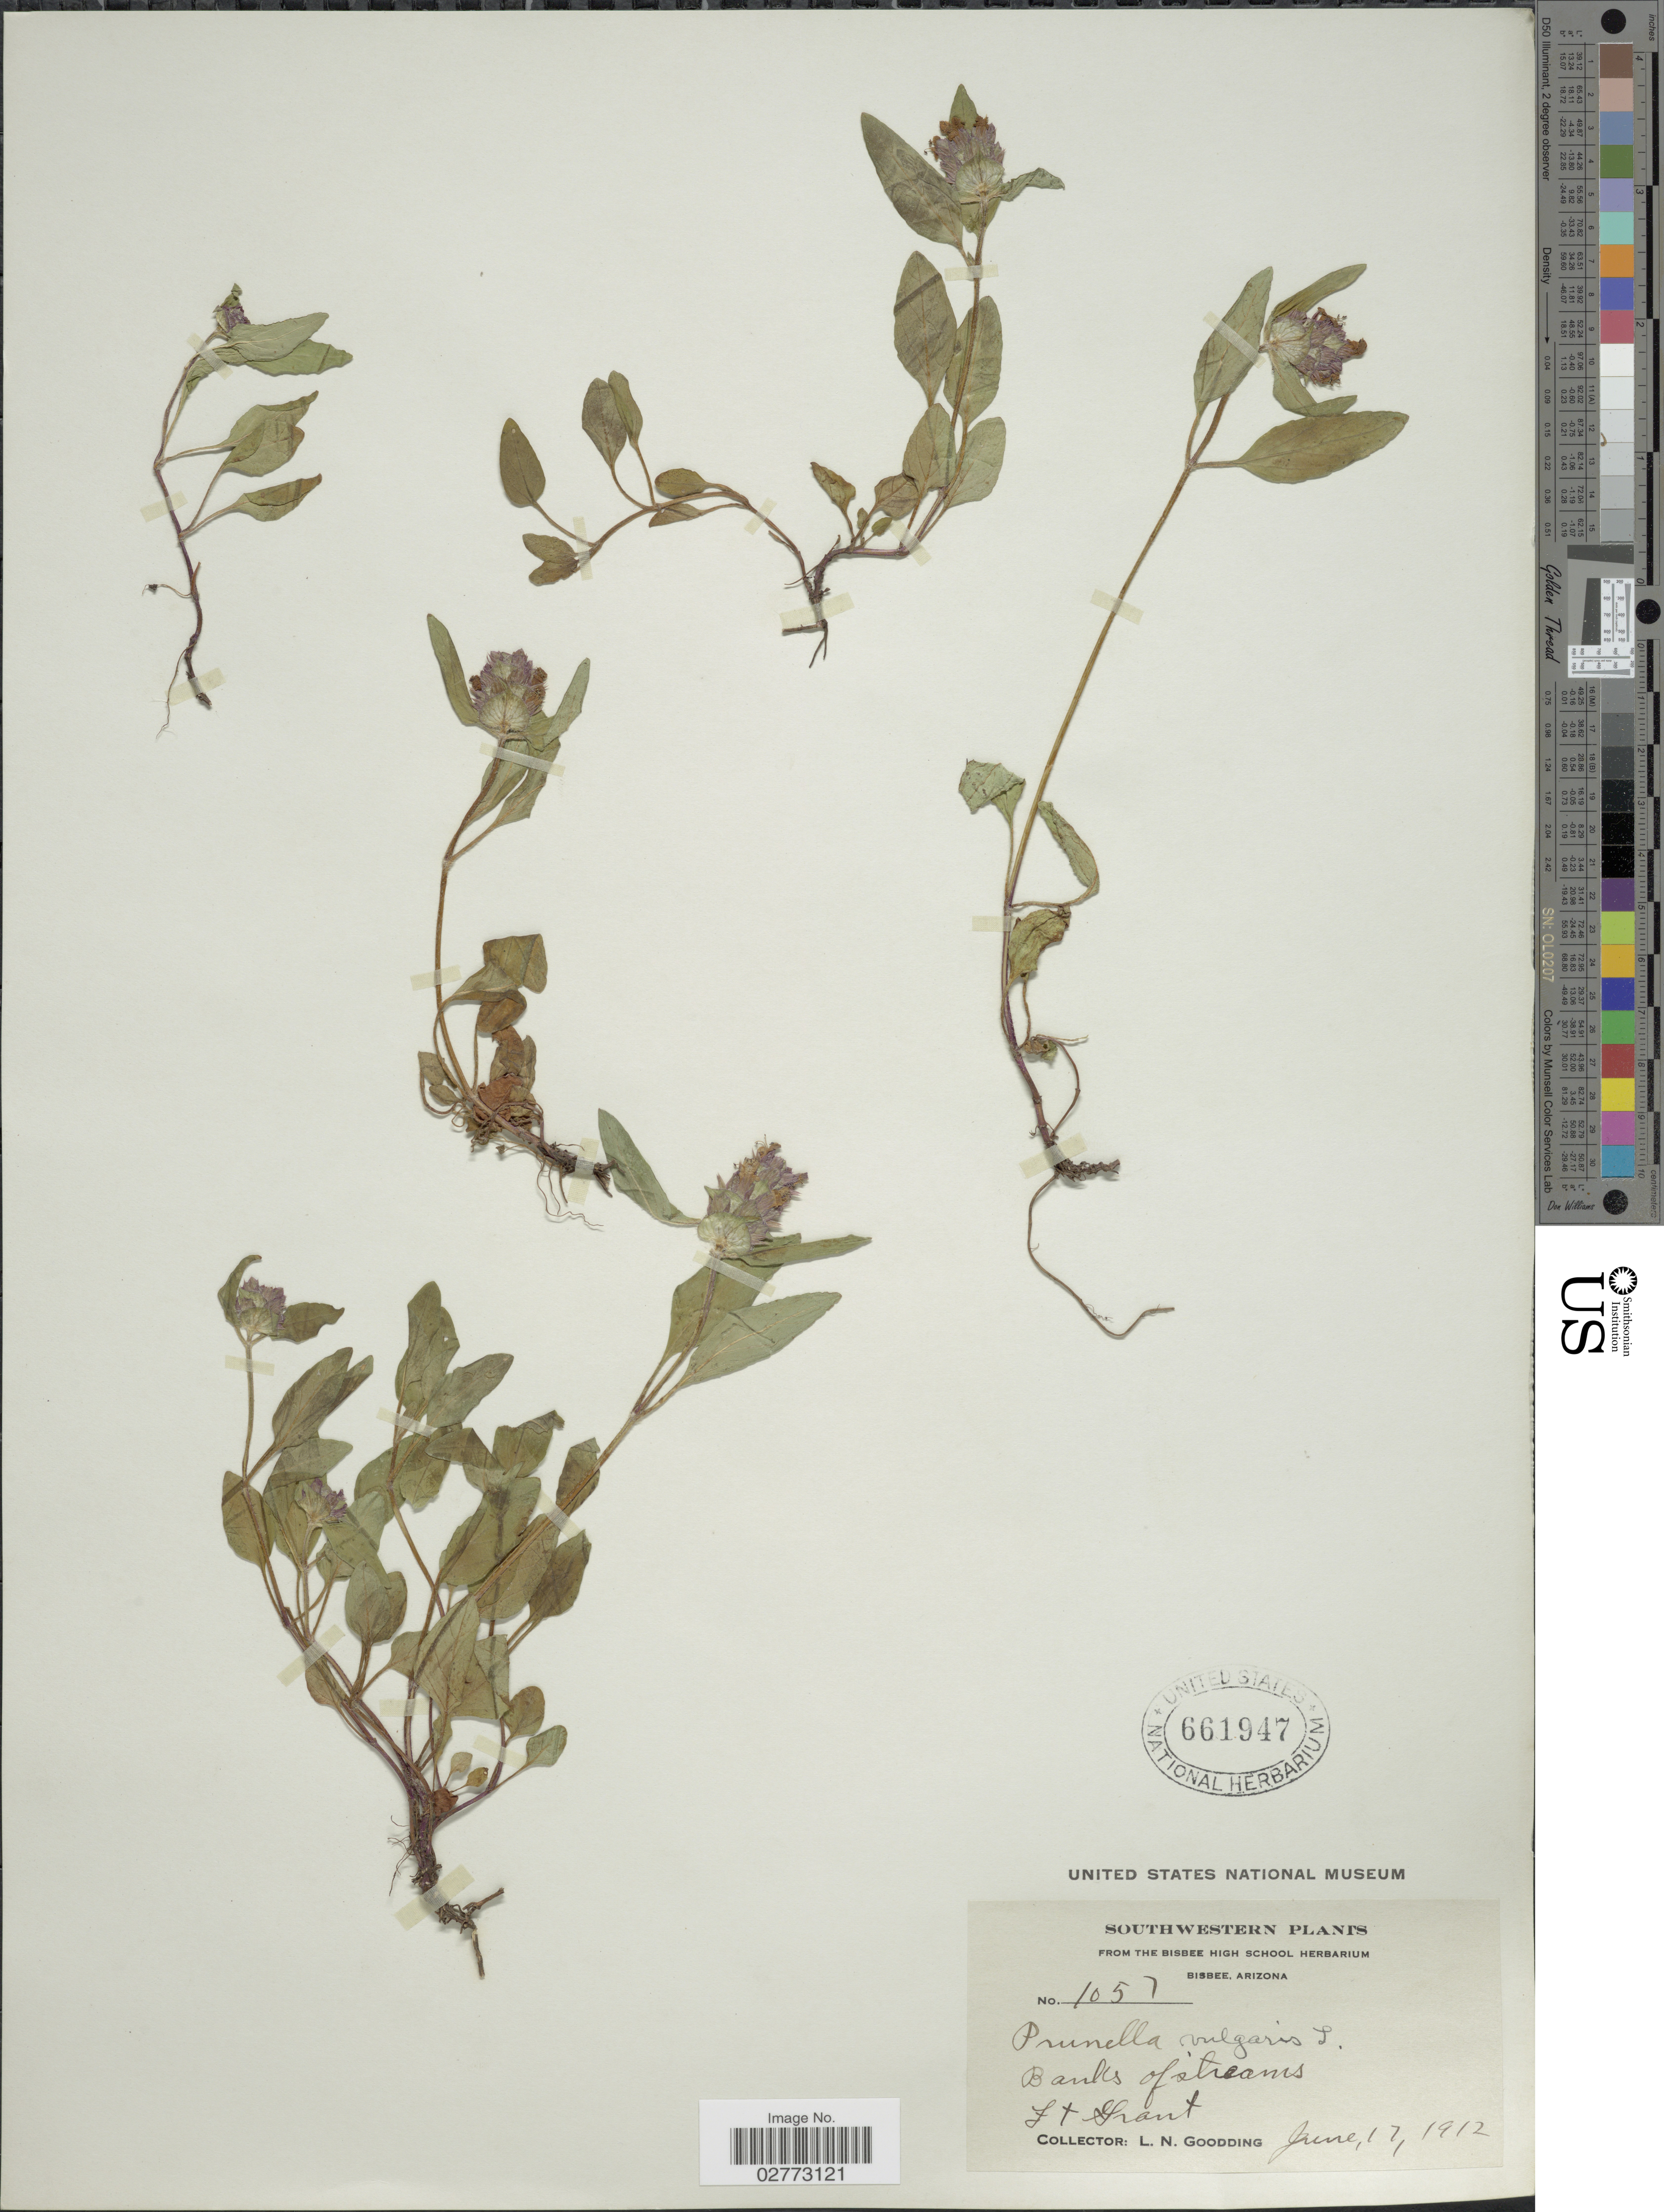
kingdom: Plantae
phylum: Tracheophyta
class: Magnoliopsida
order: Lamiales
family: Lamiaceae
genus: Prunella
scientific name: Prunella vulgaris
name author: L.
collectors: L. N. Goodding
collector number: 1057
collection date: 1912-06-17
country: United States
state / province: Arizona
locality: Southwestern, Banks of streams Ft Grant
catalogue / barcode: US 661947